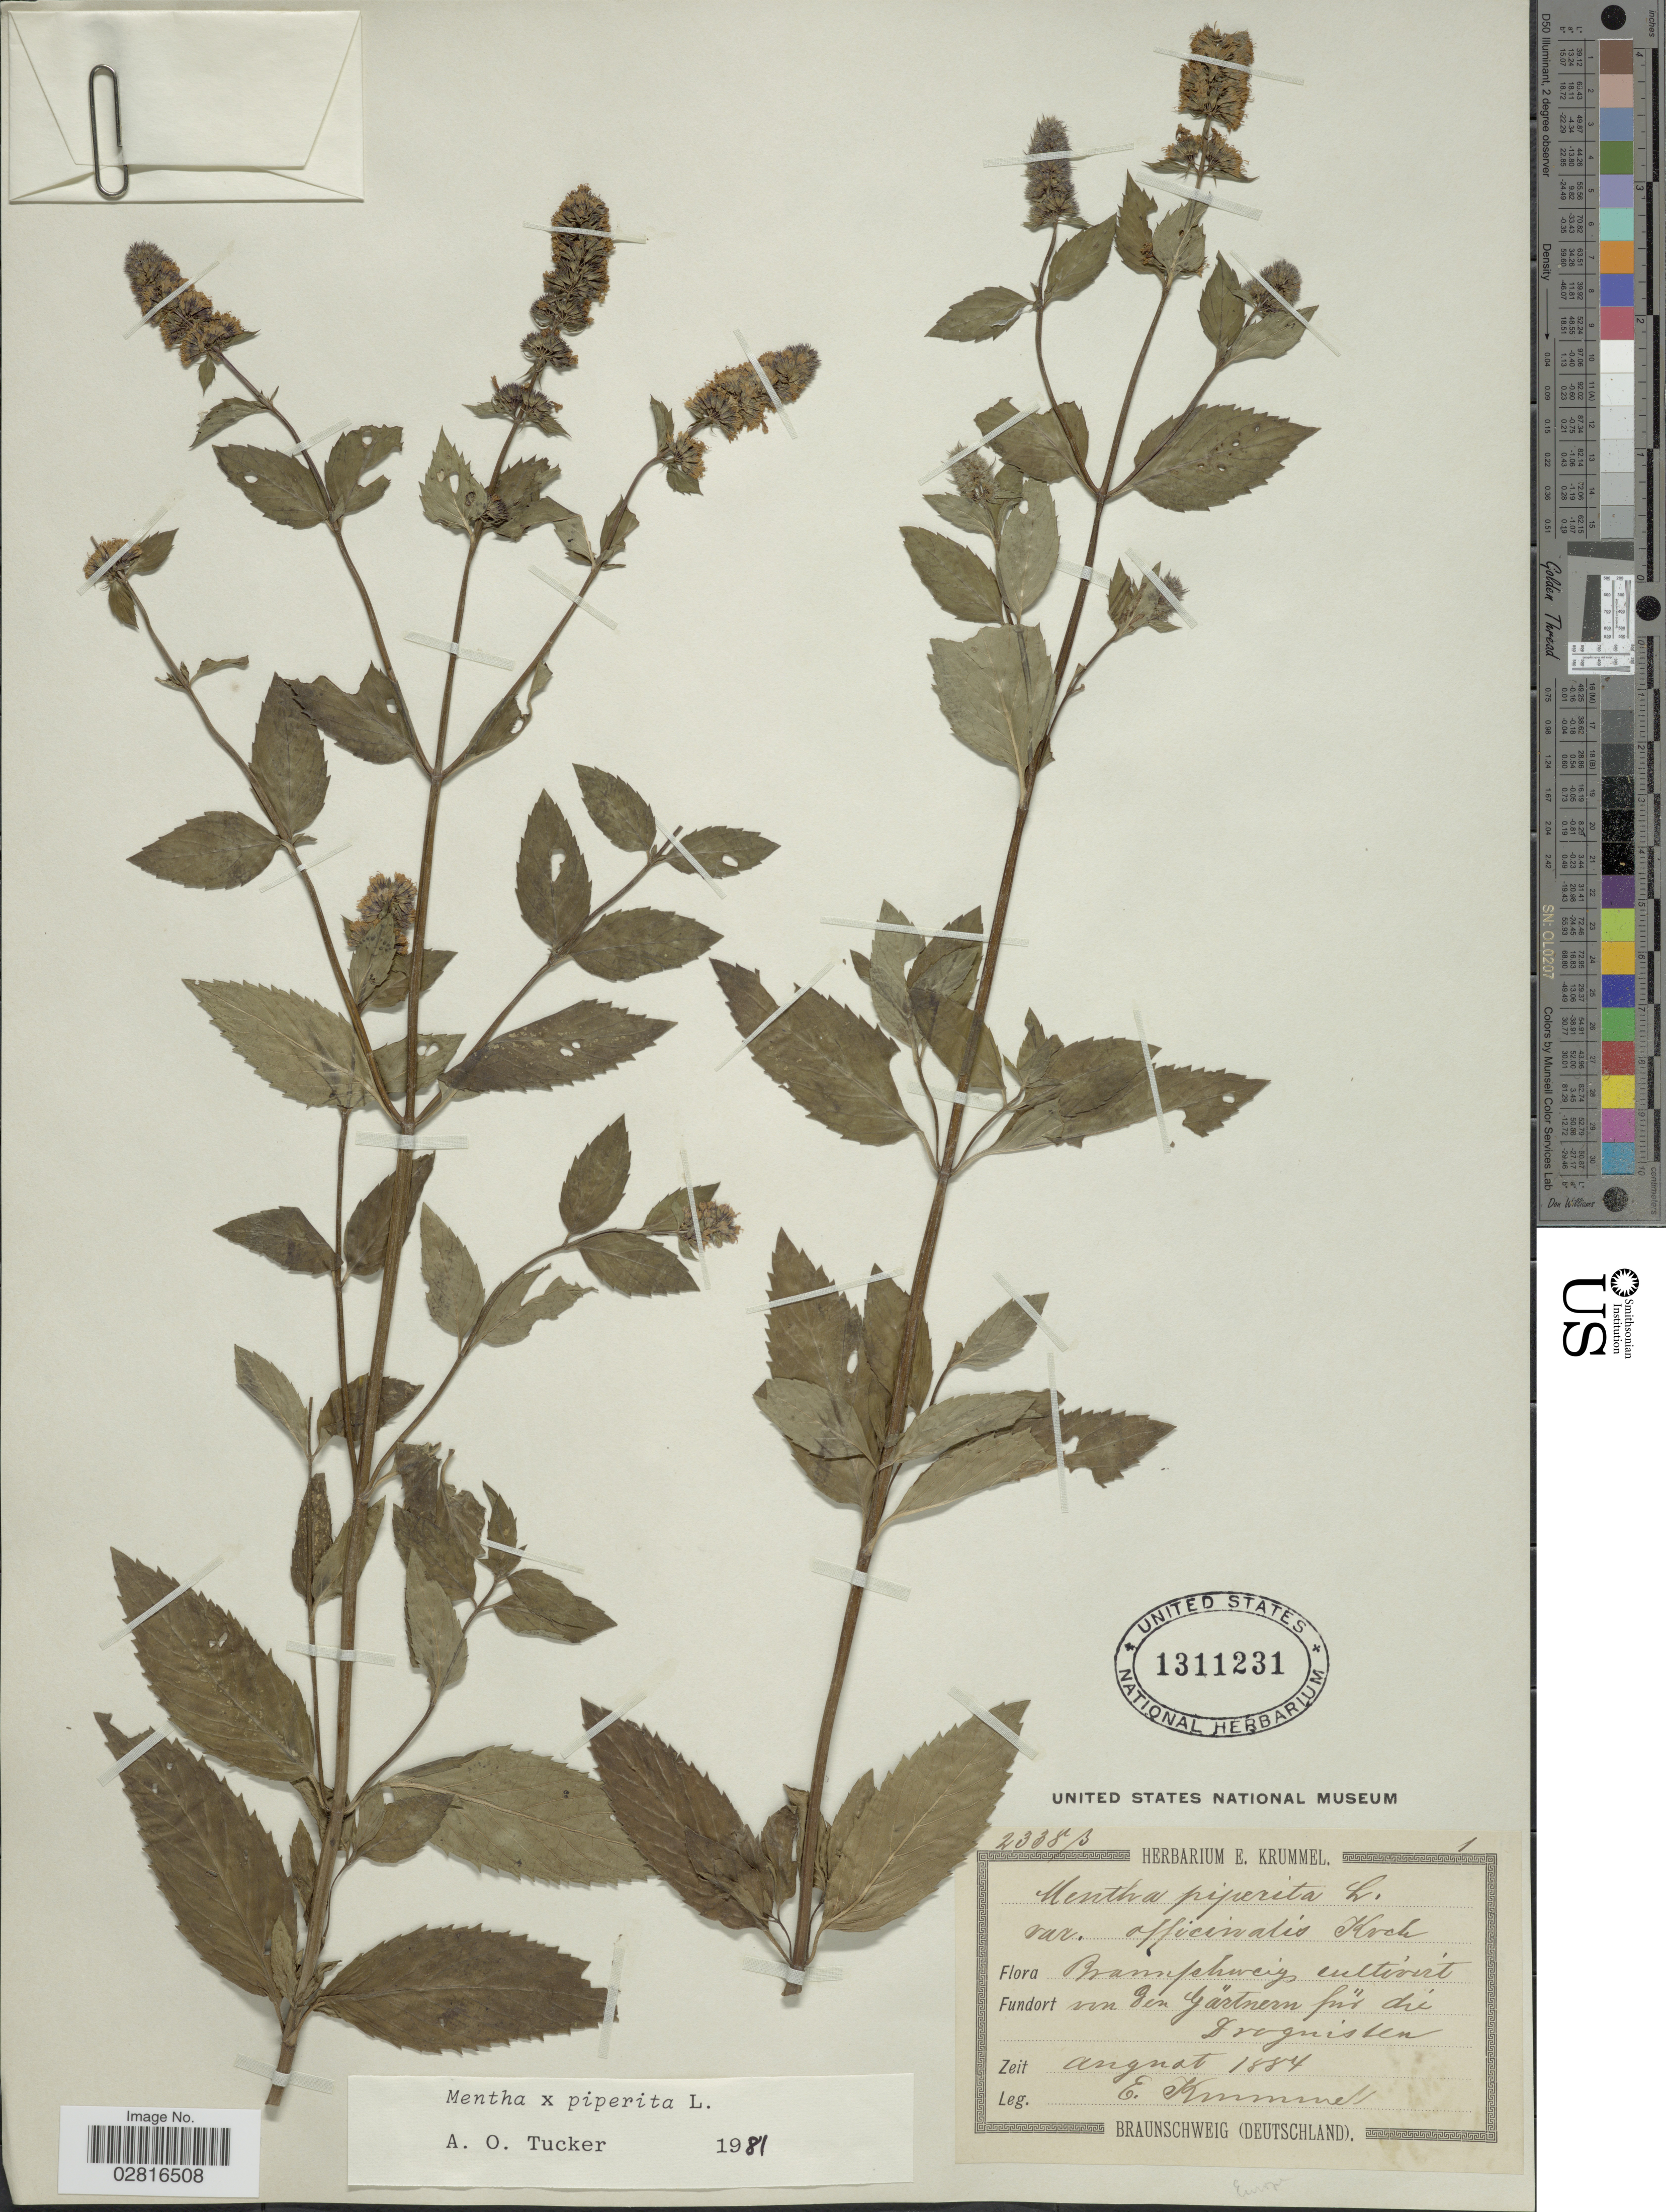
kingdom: Plantae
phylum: Tracheophyta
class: Magnoliopsida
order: Lamiales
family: Lamiaceae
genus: Mentha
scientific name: Mentha x piperita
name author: L.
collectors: E. Krummel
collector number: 2338B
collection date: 1884-08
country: Germany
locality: Brannphweig cultivirt. Von den Gärtnern für dié Drognisten. [interpreted]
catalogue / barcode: US 1311231